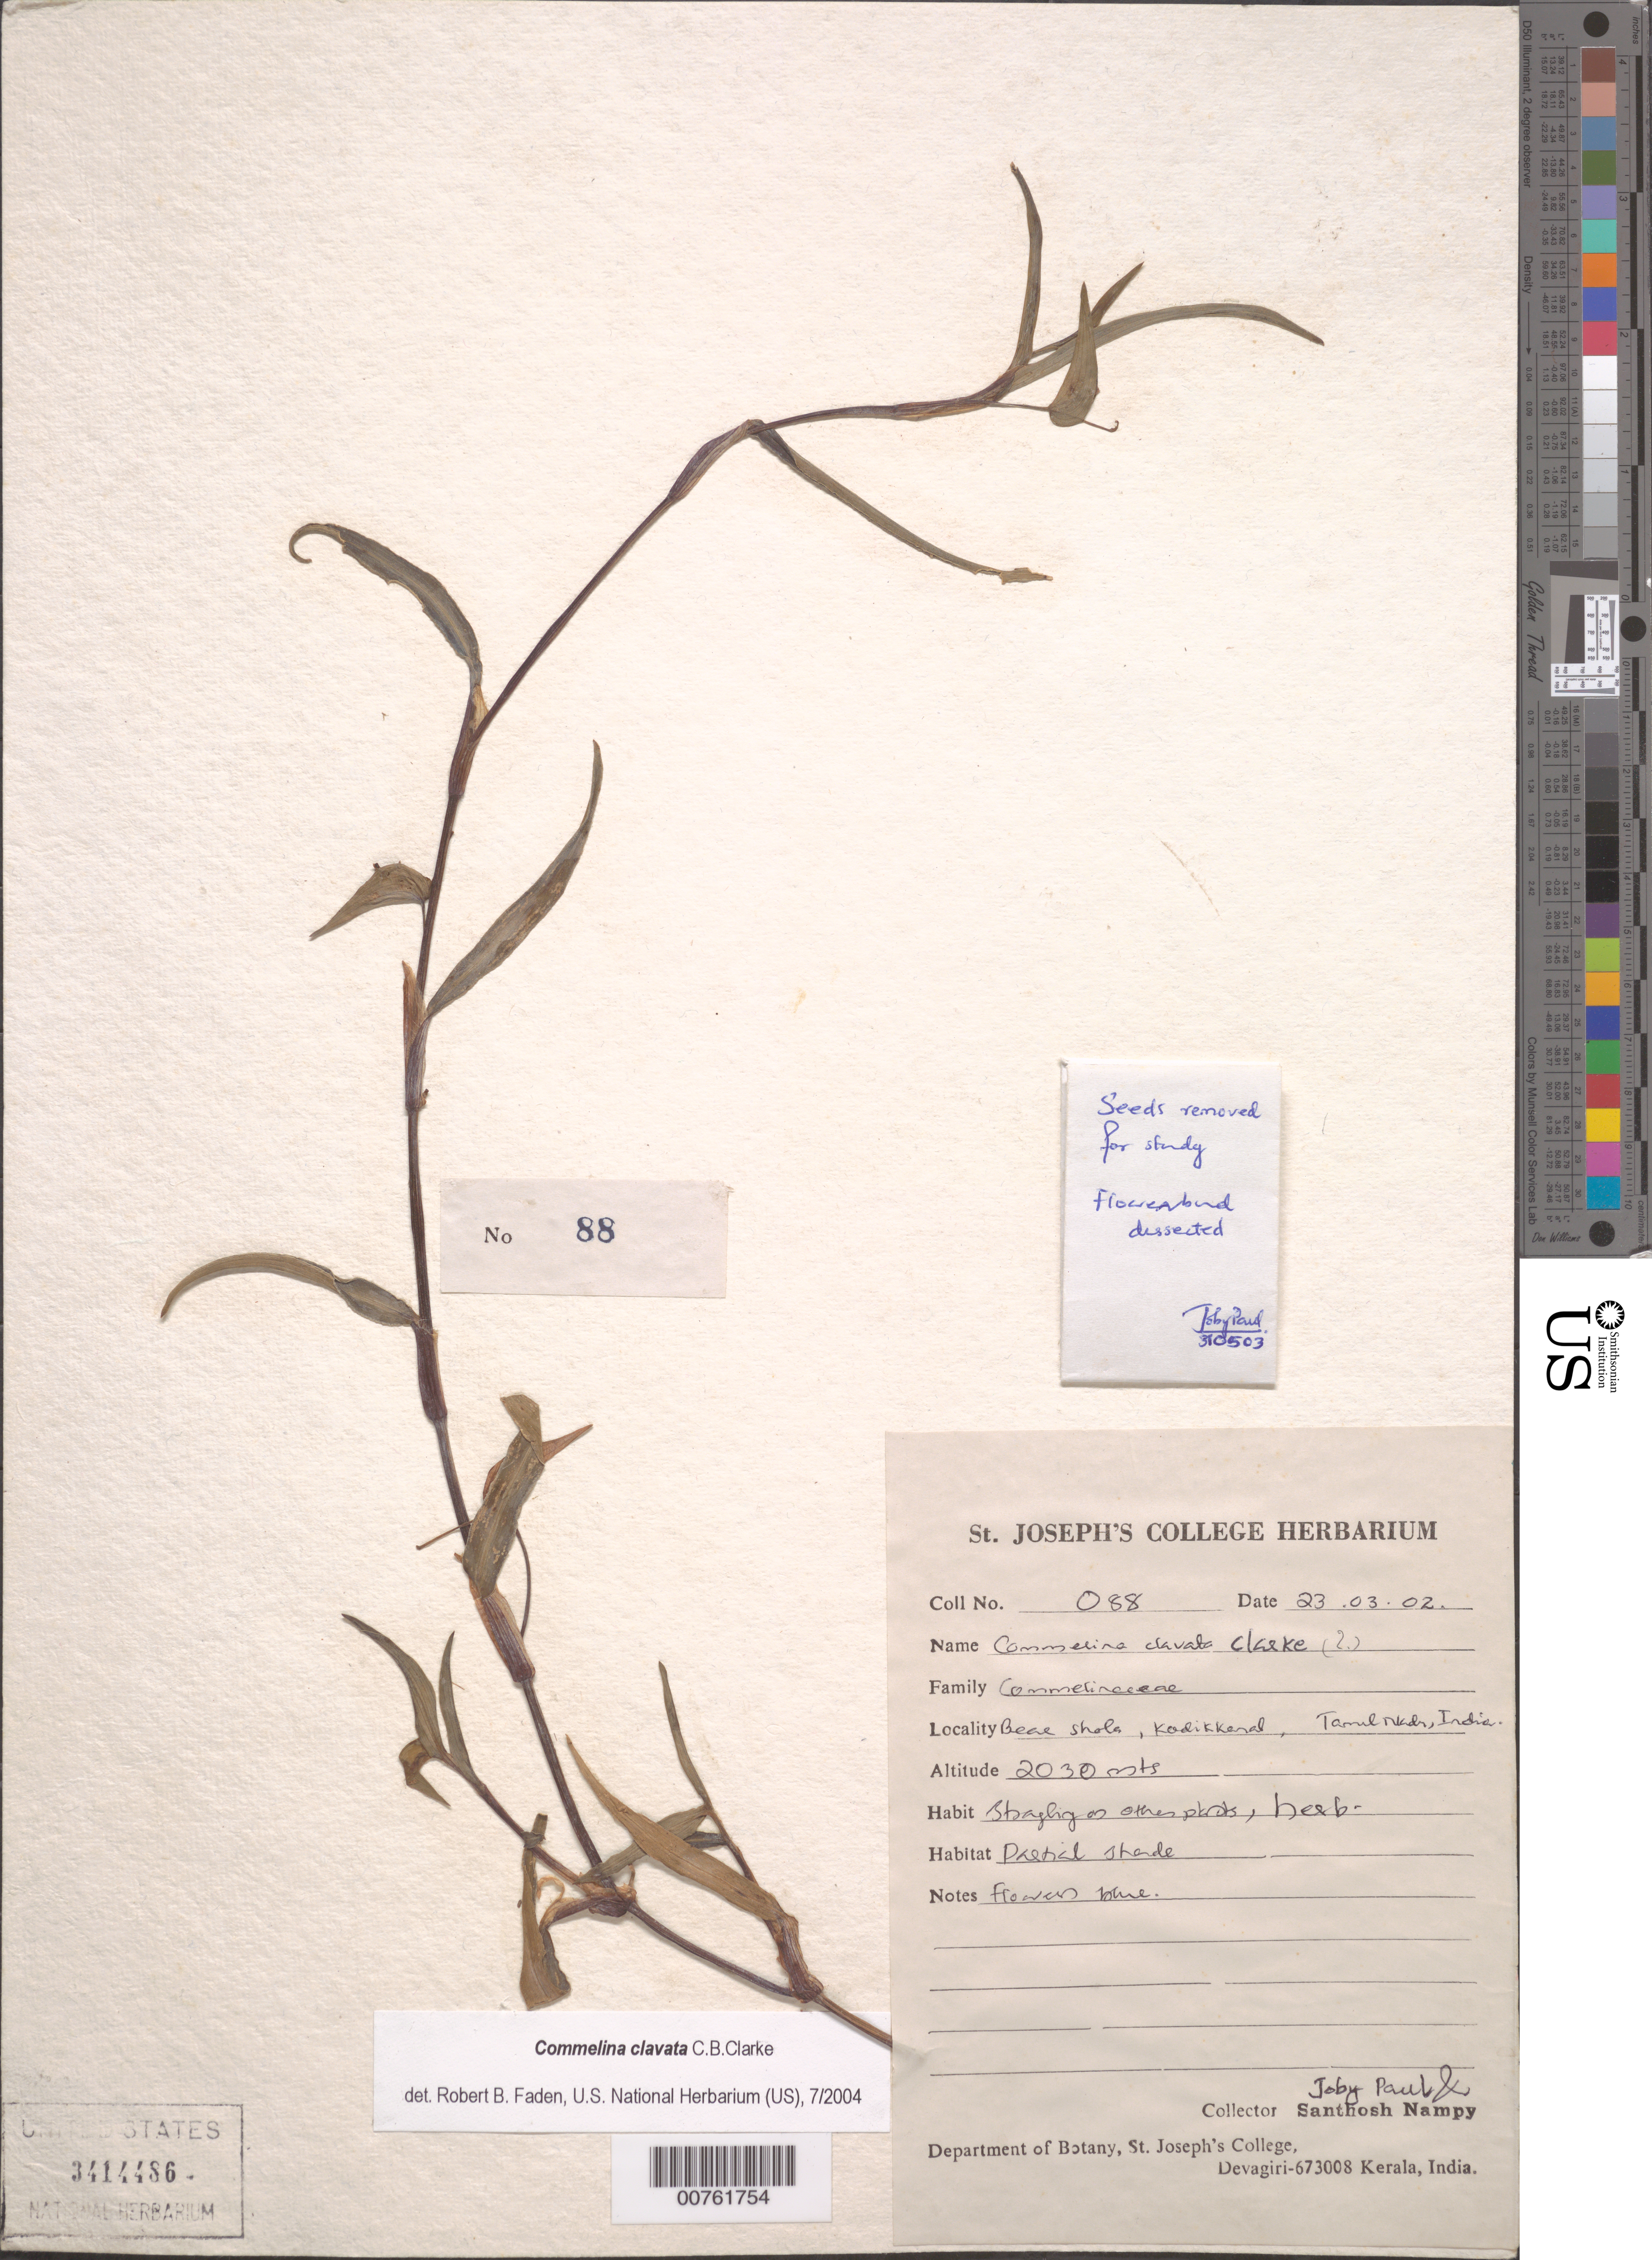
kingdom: Plantae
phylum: Tracheophyta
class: Liliopsida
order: Commelinales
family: Commelinaceae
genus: Commelina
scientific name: Commelina clavata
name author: C.B. Clarke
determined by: Faden, Robert B., (US), Smithsonian Institution - National Museum of Natural History (UNITED STATES)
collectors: J. Paul & S. Nampy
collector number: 88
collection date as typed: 23 Mar 2002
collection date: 2002-03-23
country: India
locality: Beae shola, Kodikkeral, Tamulrkdr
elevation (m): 2030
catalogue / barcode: US 3414486